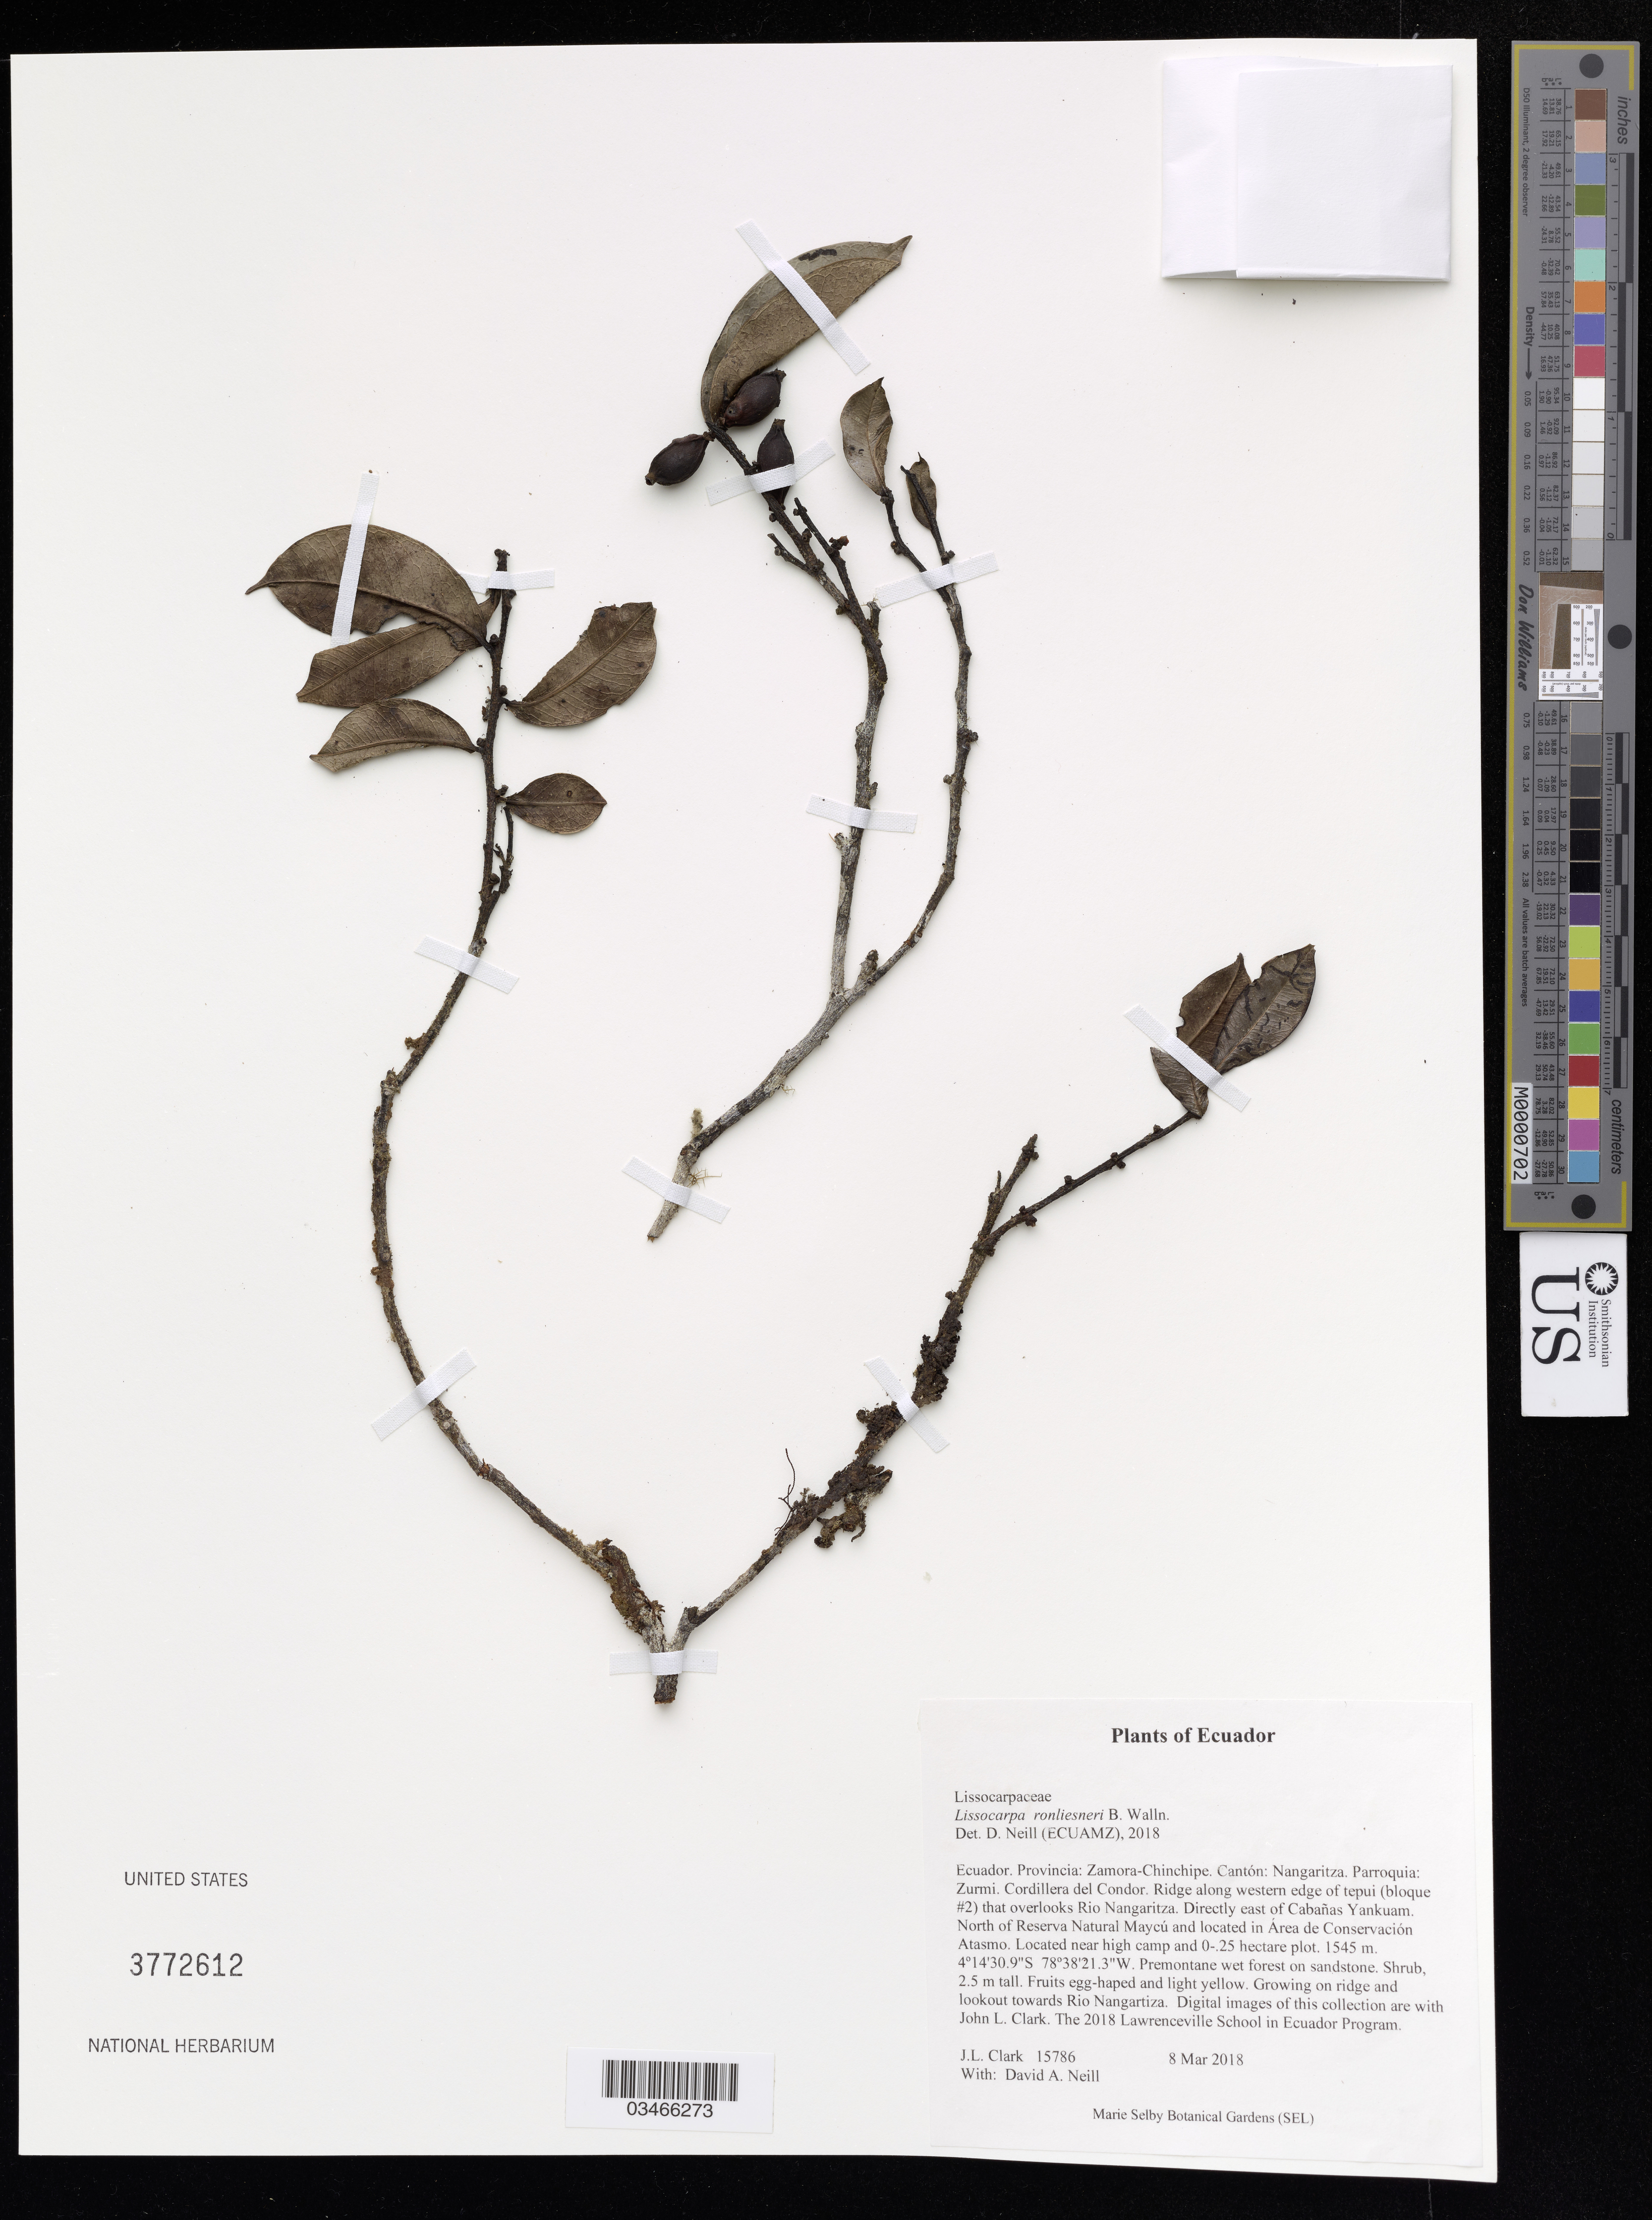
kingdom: Plantae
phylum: Tracheophyta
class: Magnoliopsida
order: Ericales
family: Ebenaceae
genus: Lissocarpa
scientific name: Lissocarpa ronliesneri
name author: B. Walln.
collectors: J. Clark & D. A. Neill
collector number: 15786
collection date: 2018-03-08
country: Ecuador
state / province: Zamora-Chinchipe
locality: Cantón: Nangaritza. Parroquia: Zurmi. Cordillera del Condor. Ridge along western edge of tepui (bloque #2) that overlooks Rio Nangaritza. Directly east of Cabañas Yankuam. North of Reserva Natural Maycú and located in Área de Conservación Atasmo. Located near high camp and 0 -. 25 hectare plot.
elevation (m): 1545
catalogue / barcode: US 3772612